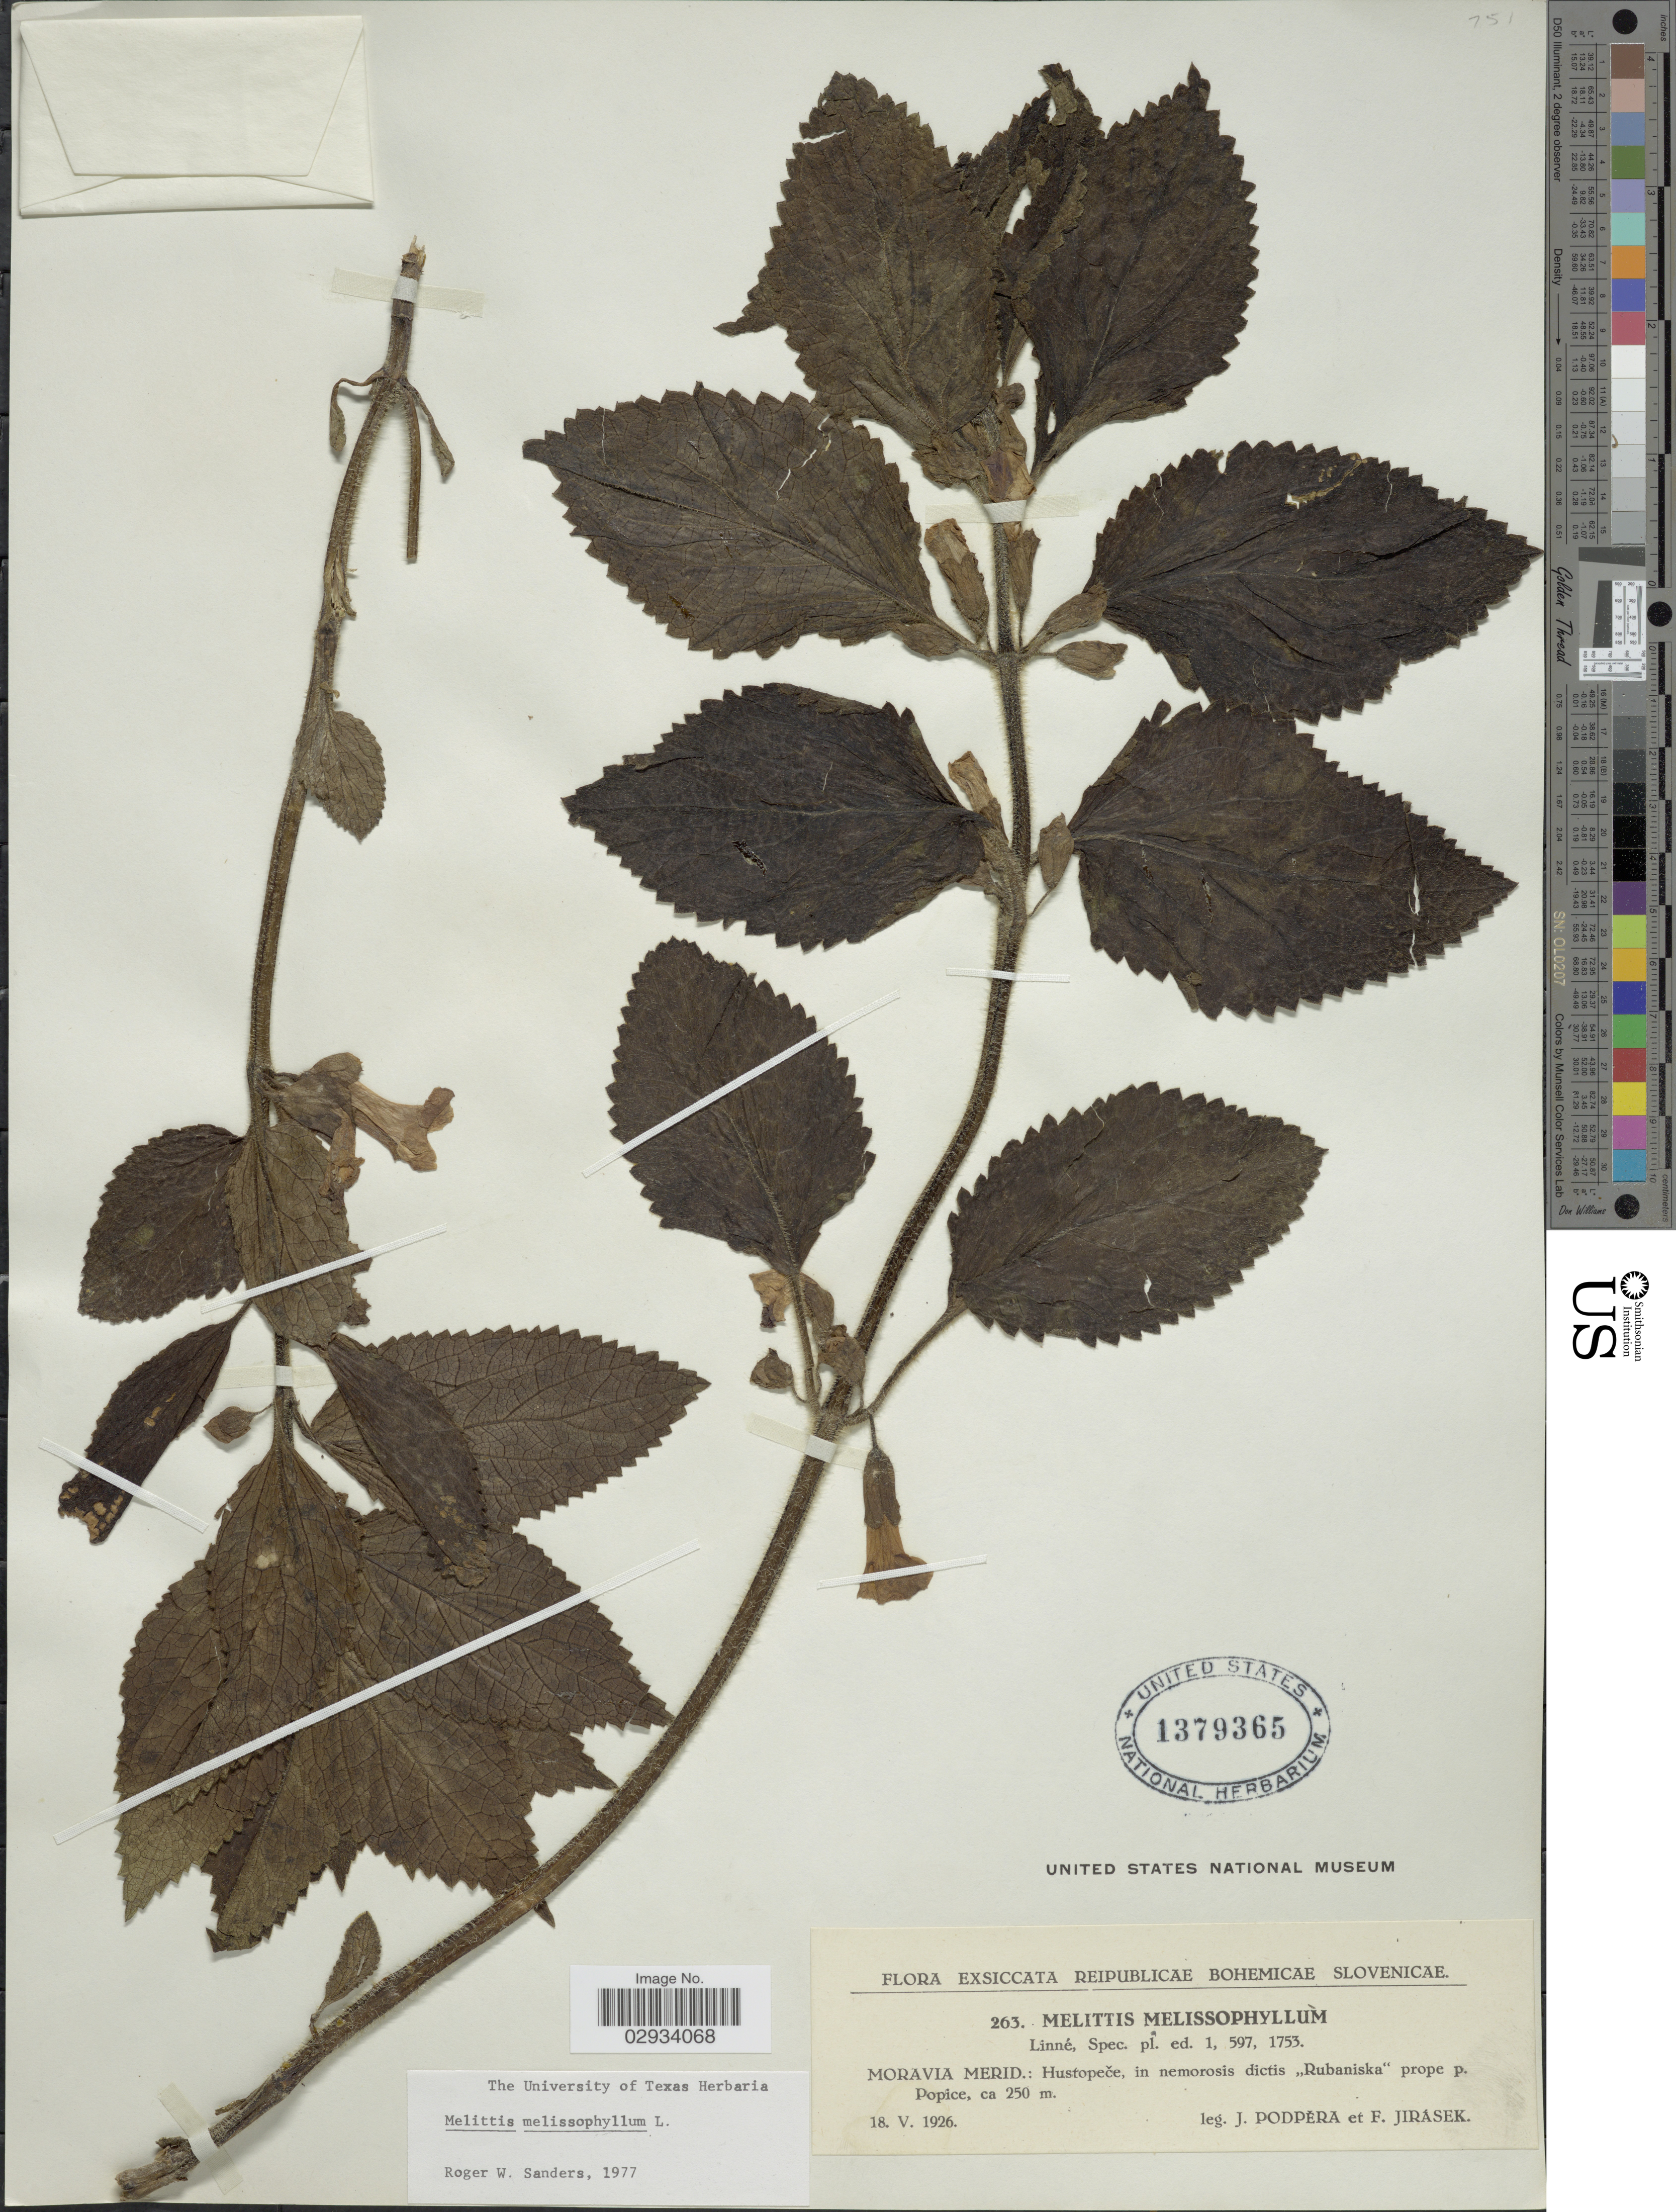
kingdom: Plantae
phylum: Tracheophyta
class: Magnoliopsida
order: Lamiales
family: Lamiaceae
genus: Melittis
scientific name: Melittis melissophyllum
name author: L.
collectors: J. Podpera & F. Jirasek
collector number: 263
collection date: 1926-05-18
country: Czechia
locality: Reipublicae Bohemicae Slovenicae. Moravia Merid.: Hustopece, in nemorosis "Rubaniska" prope p. Popice.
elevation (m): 250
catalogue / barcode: US 1379365